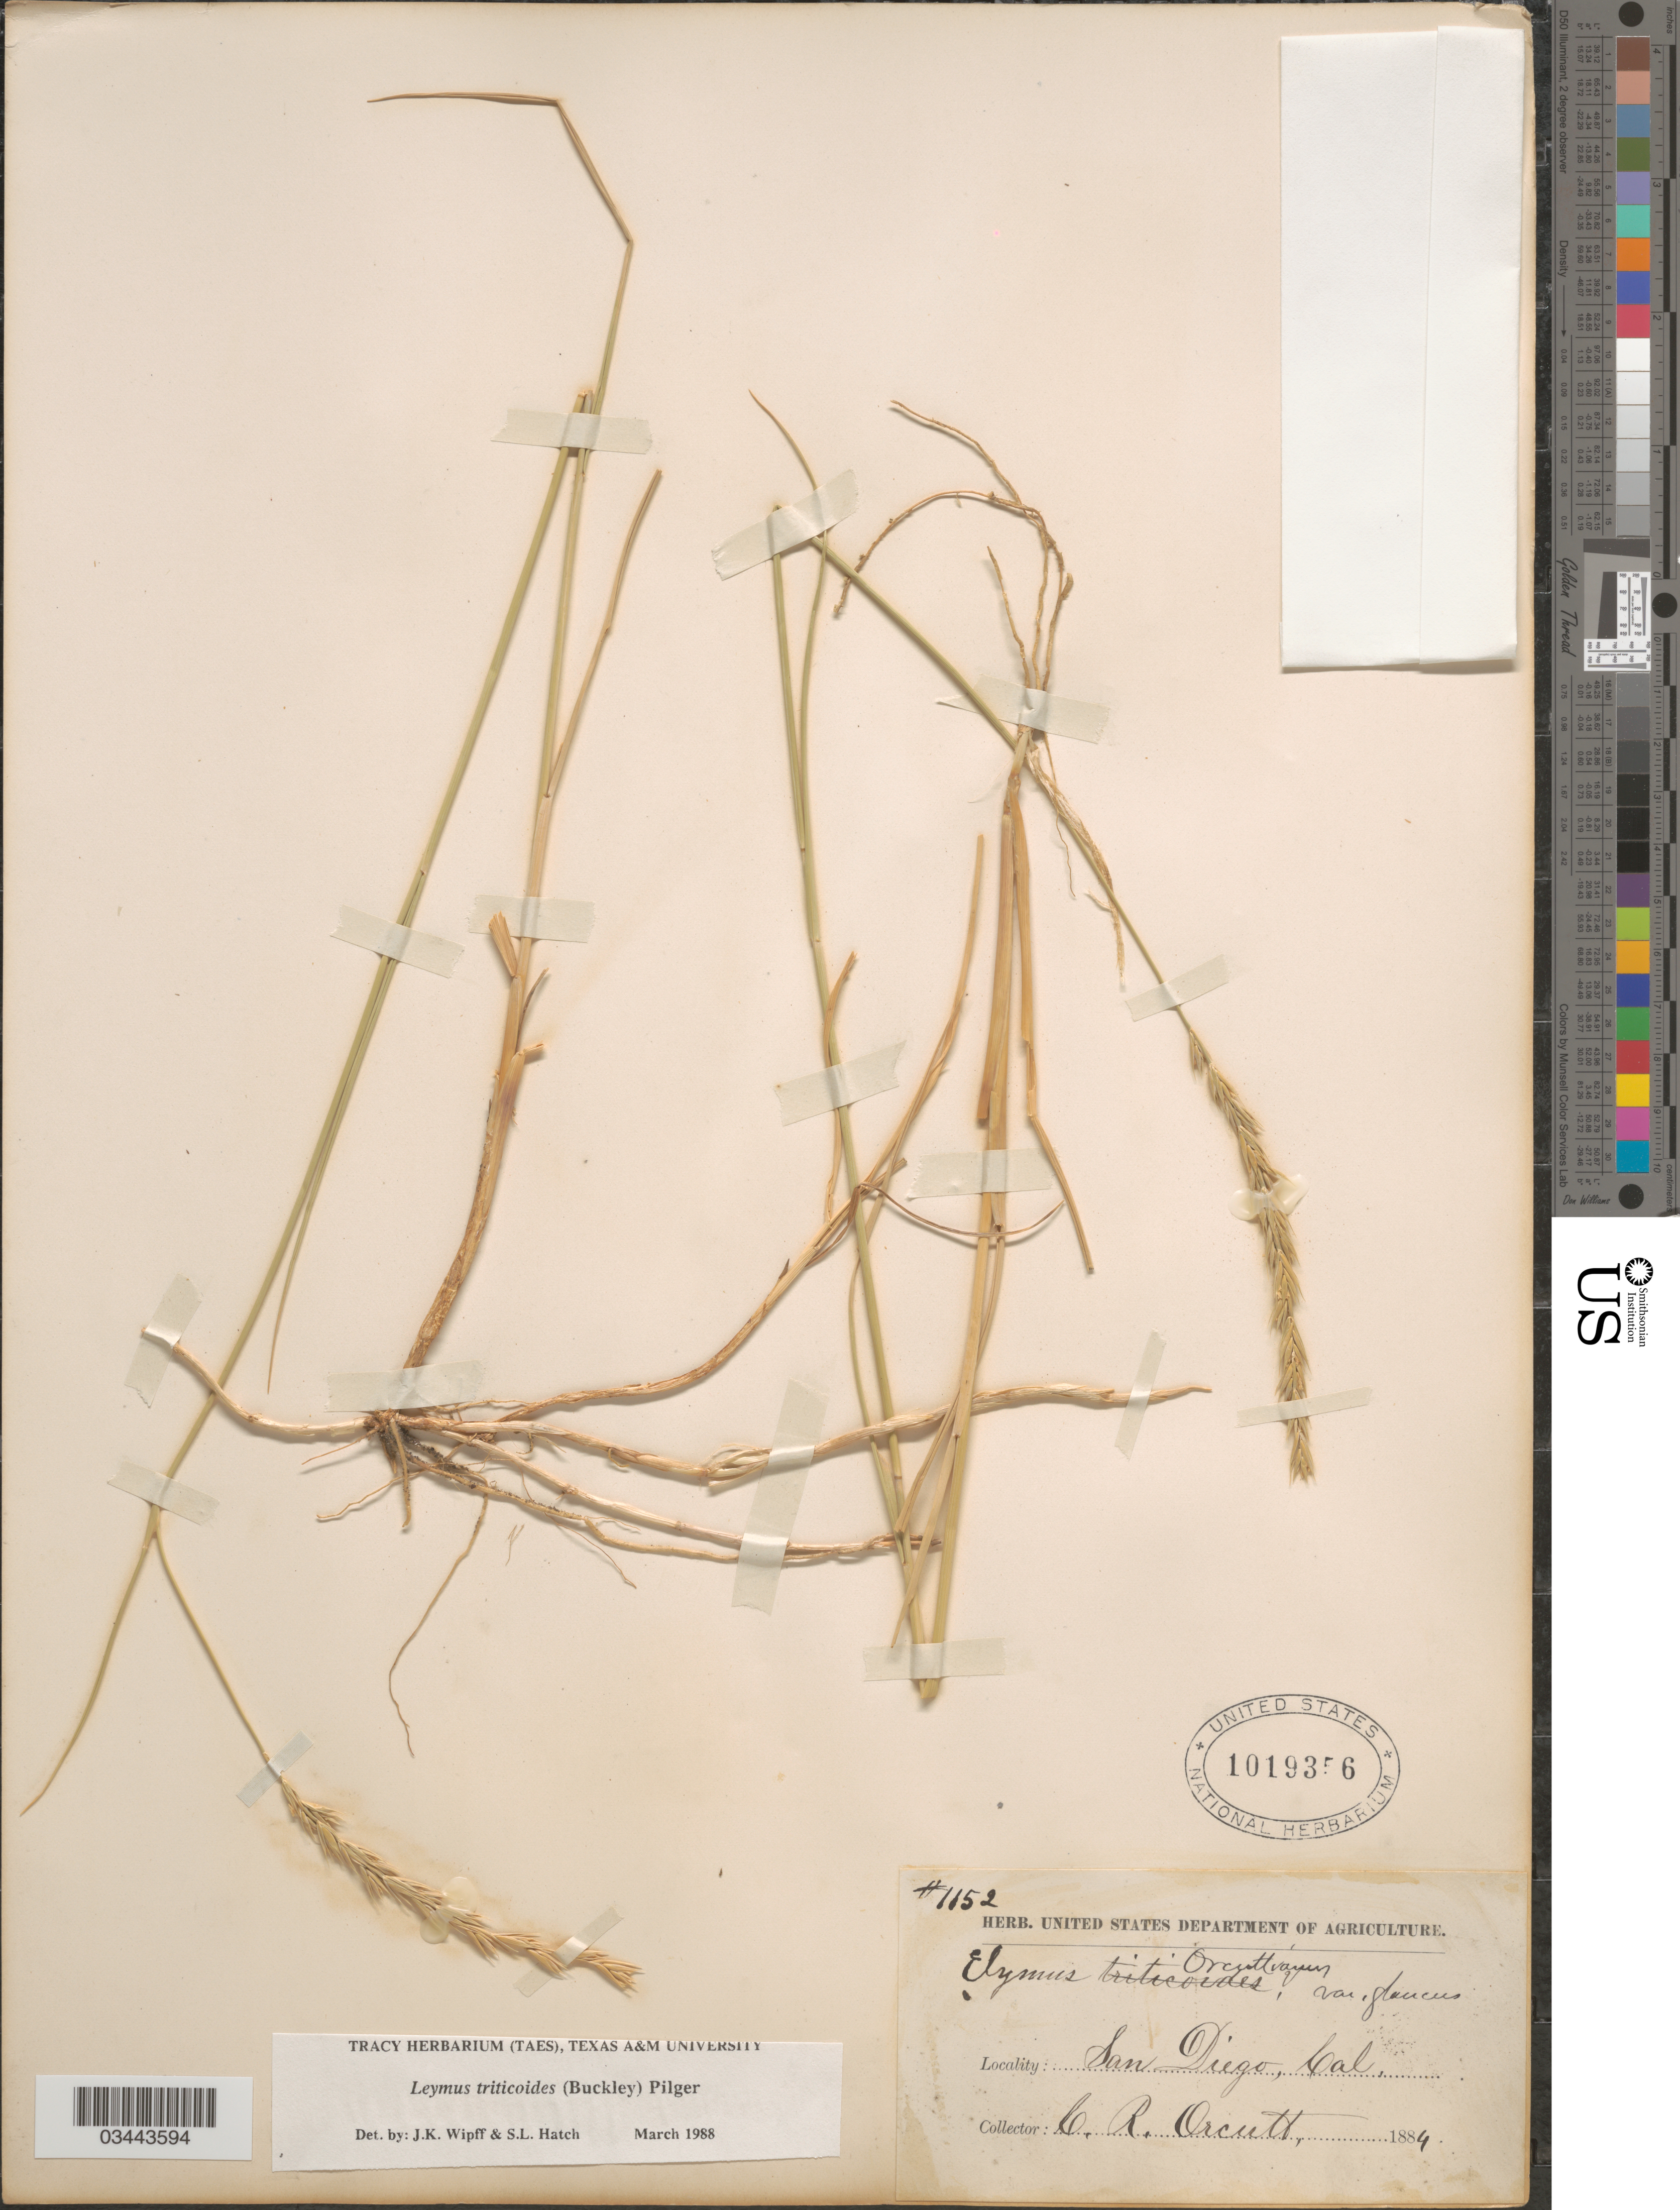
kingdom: Plantae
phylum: Tracheophyta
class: Liliopsida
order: Poales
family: Poaceae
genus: Leymus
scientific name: Leymus triticoides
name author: (Buckley) Pilg.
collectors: C. R. Orcutt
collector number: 1152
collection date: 1884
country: United States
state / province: California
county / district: San Diego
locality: San Diego.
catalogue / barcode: US 1019356